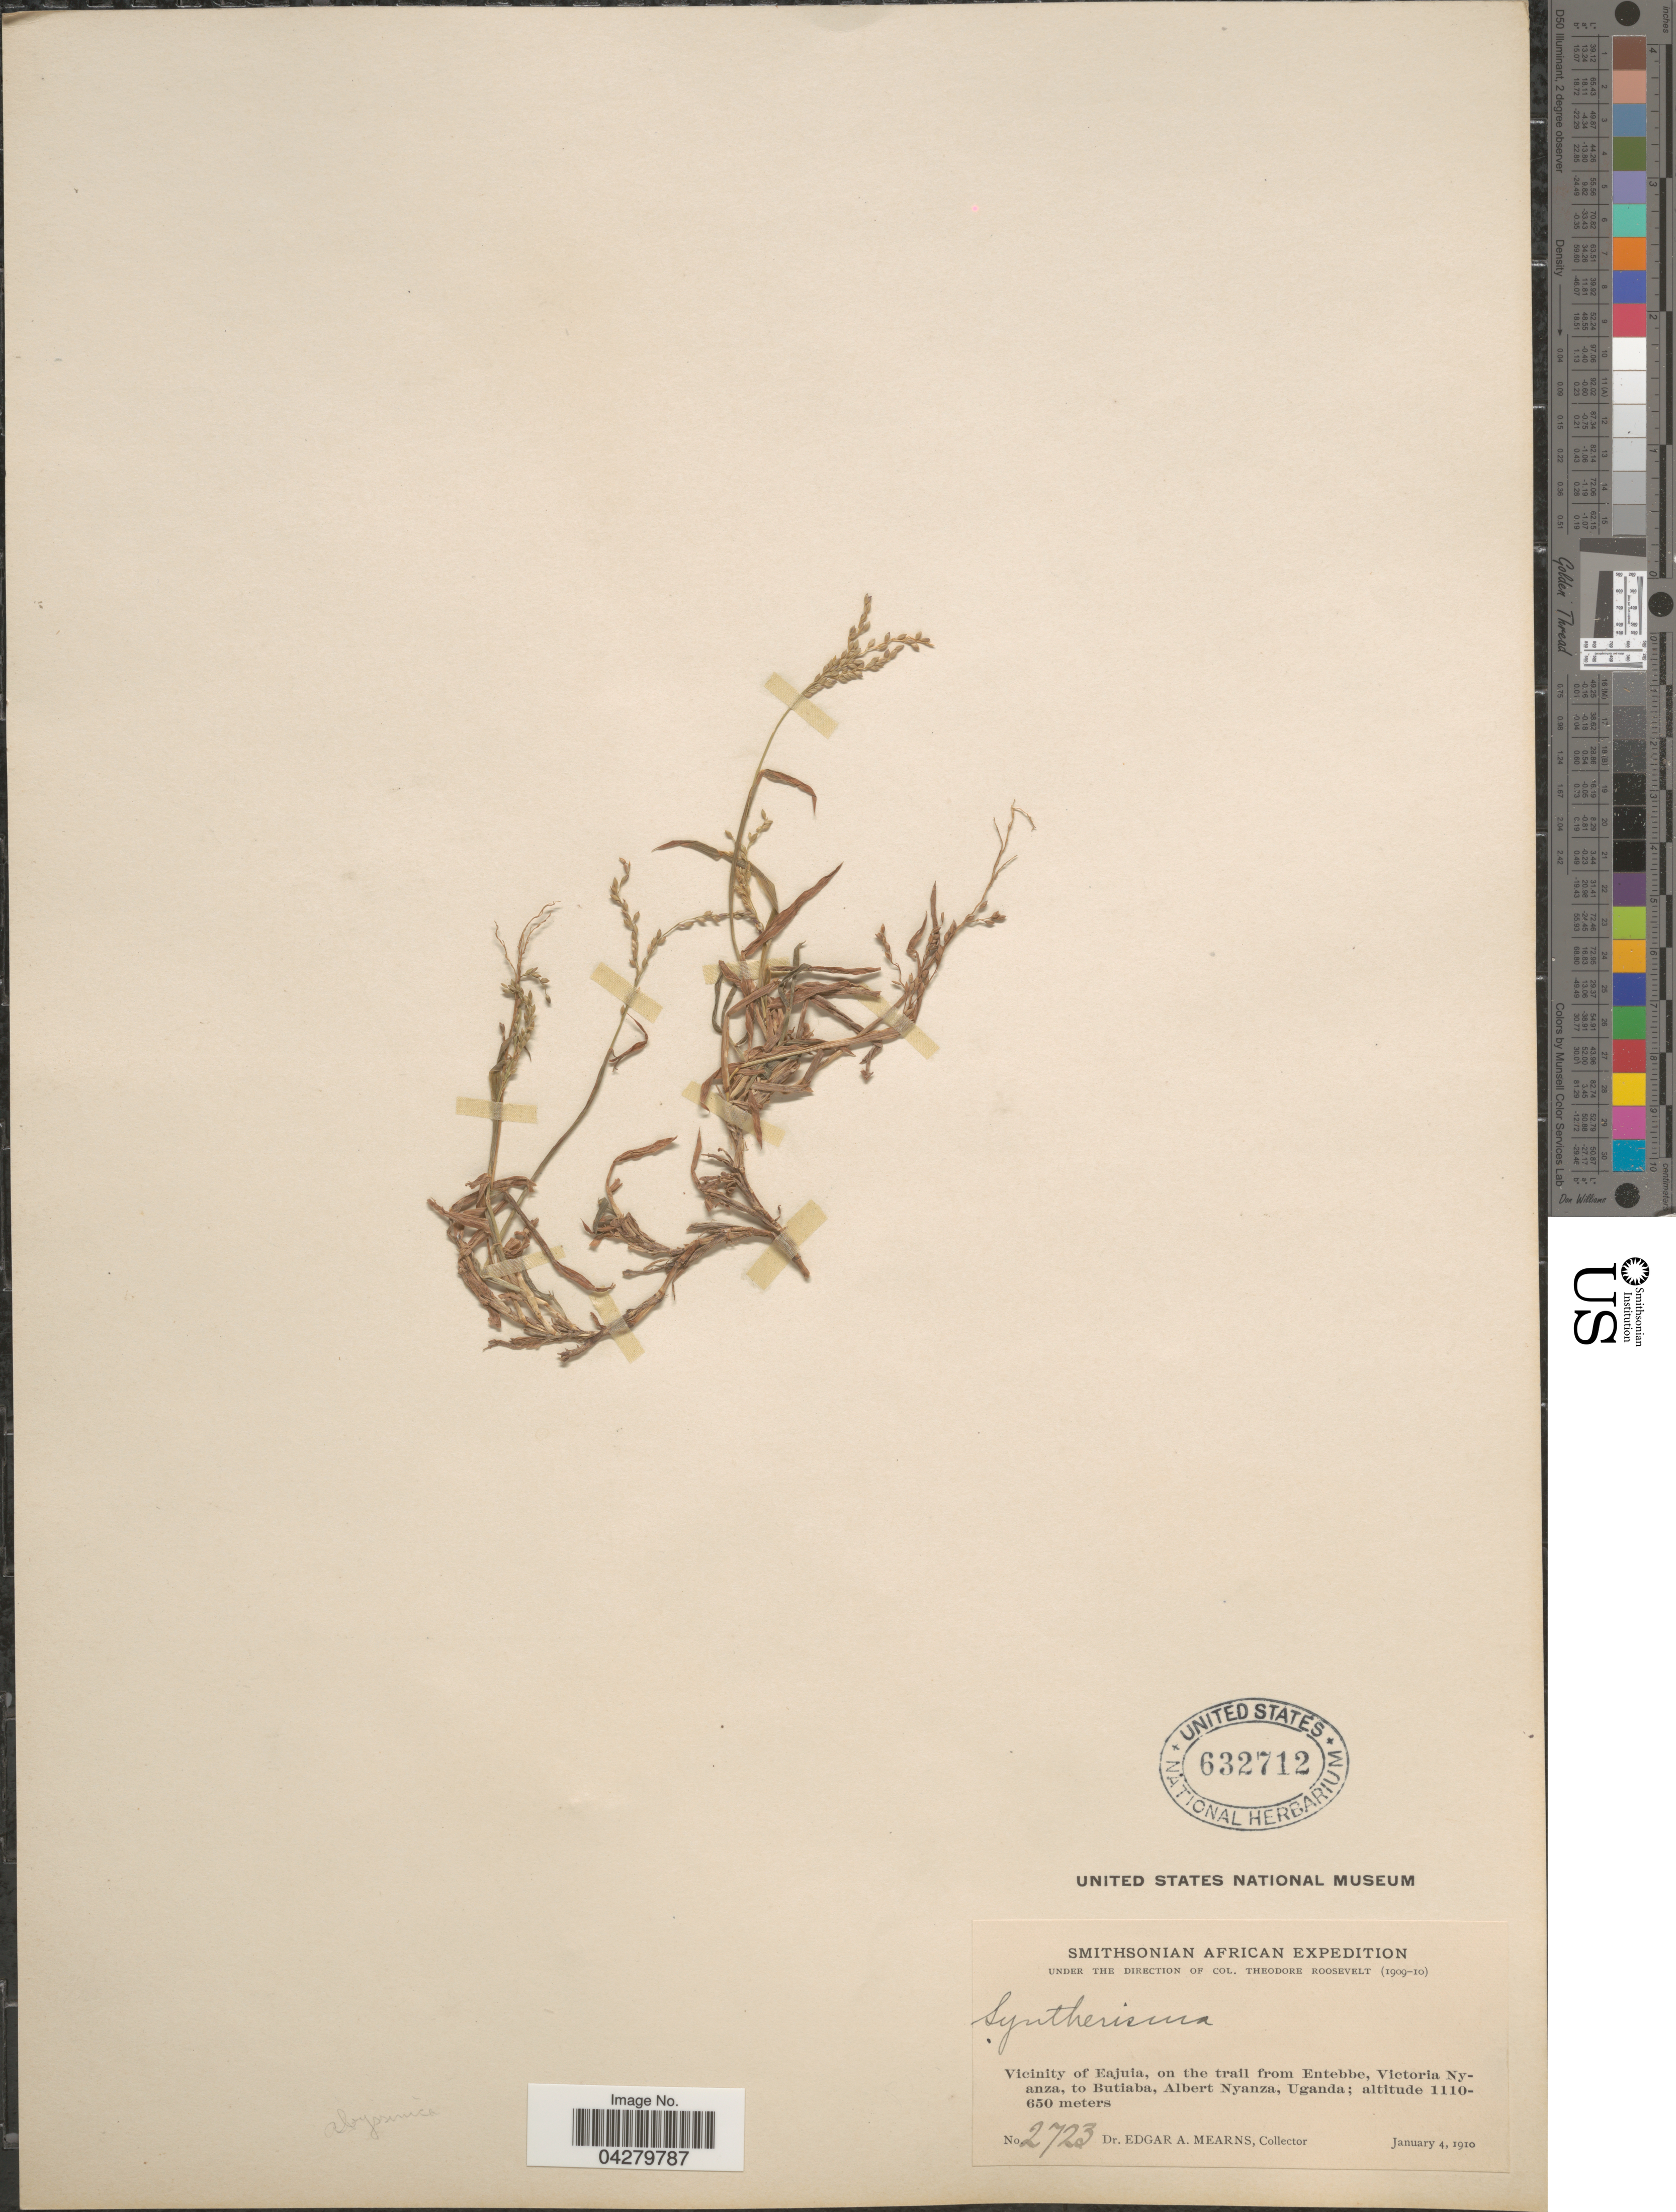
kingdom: Plantae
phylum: Tracheophyta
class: Liliopsida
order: Poales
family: Poaceae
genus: Digitaria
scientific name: Digitaria abyssinica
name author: (Hochst. ex Rich.) Stapf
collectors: E. A. Mearns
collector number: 2723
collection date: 1910-01-04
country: Uganda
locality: Smithsonian African Expedition. Vicinity of Eajuia, on the trail from Entebbe, Victoria Nyanza, to Butiaba, Albert Nyanza.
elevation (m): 650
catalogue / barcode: US 632712